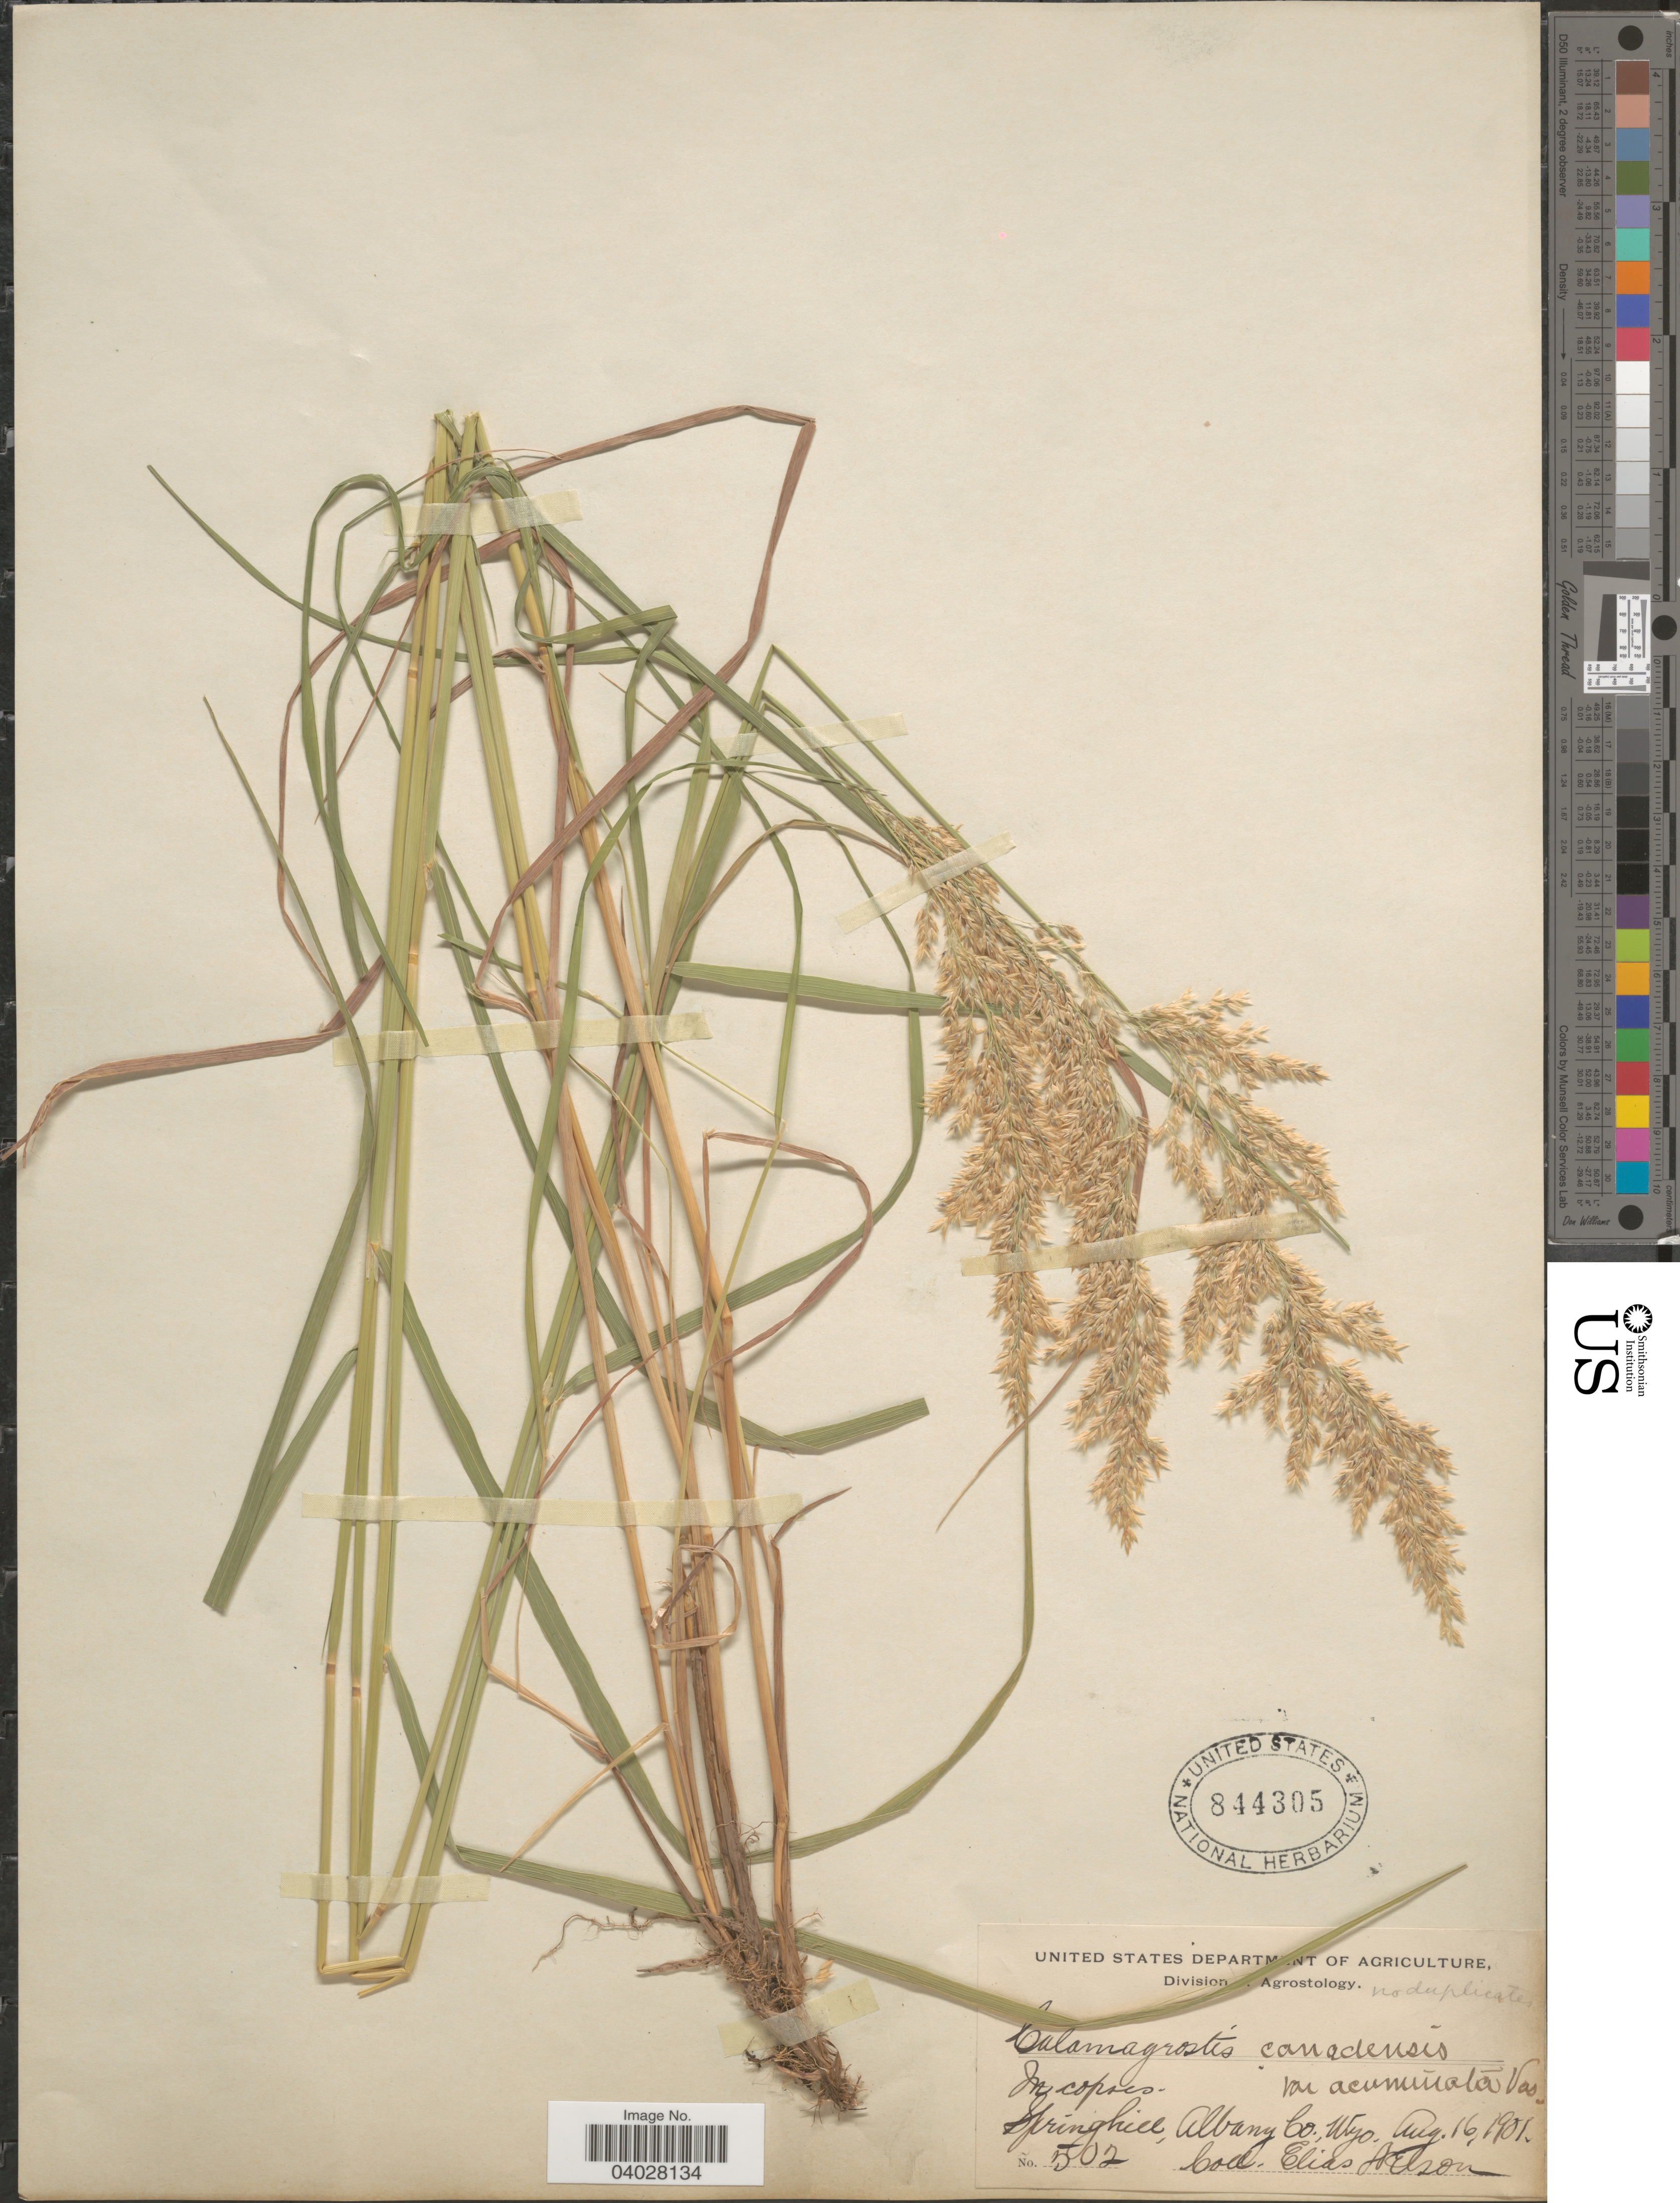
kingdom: Plantae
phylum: Tracheophyta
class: Liliopsida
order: Poales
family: Poaceae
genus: Calamagrostis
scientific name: Calamagrostis canadensis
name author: (Michx.) P. Beauv.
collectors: E. Nelson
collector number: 502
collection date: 1901-08-16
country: United States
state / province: Wyoming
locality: Springhill, Albany Co.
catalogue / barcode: US 844305